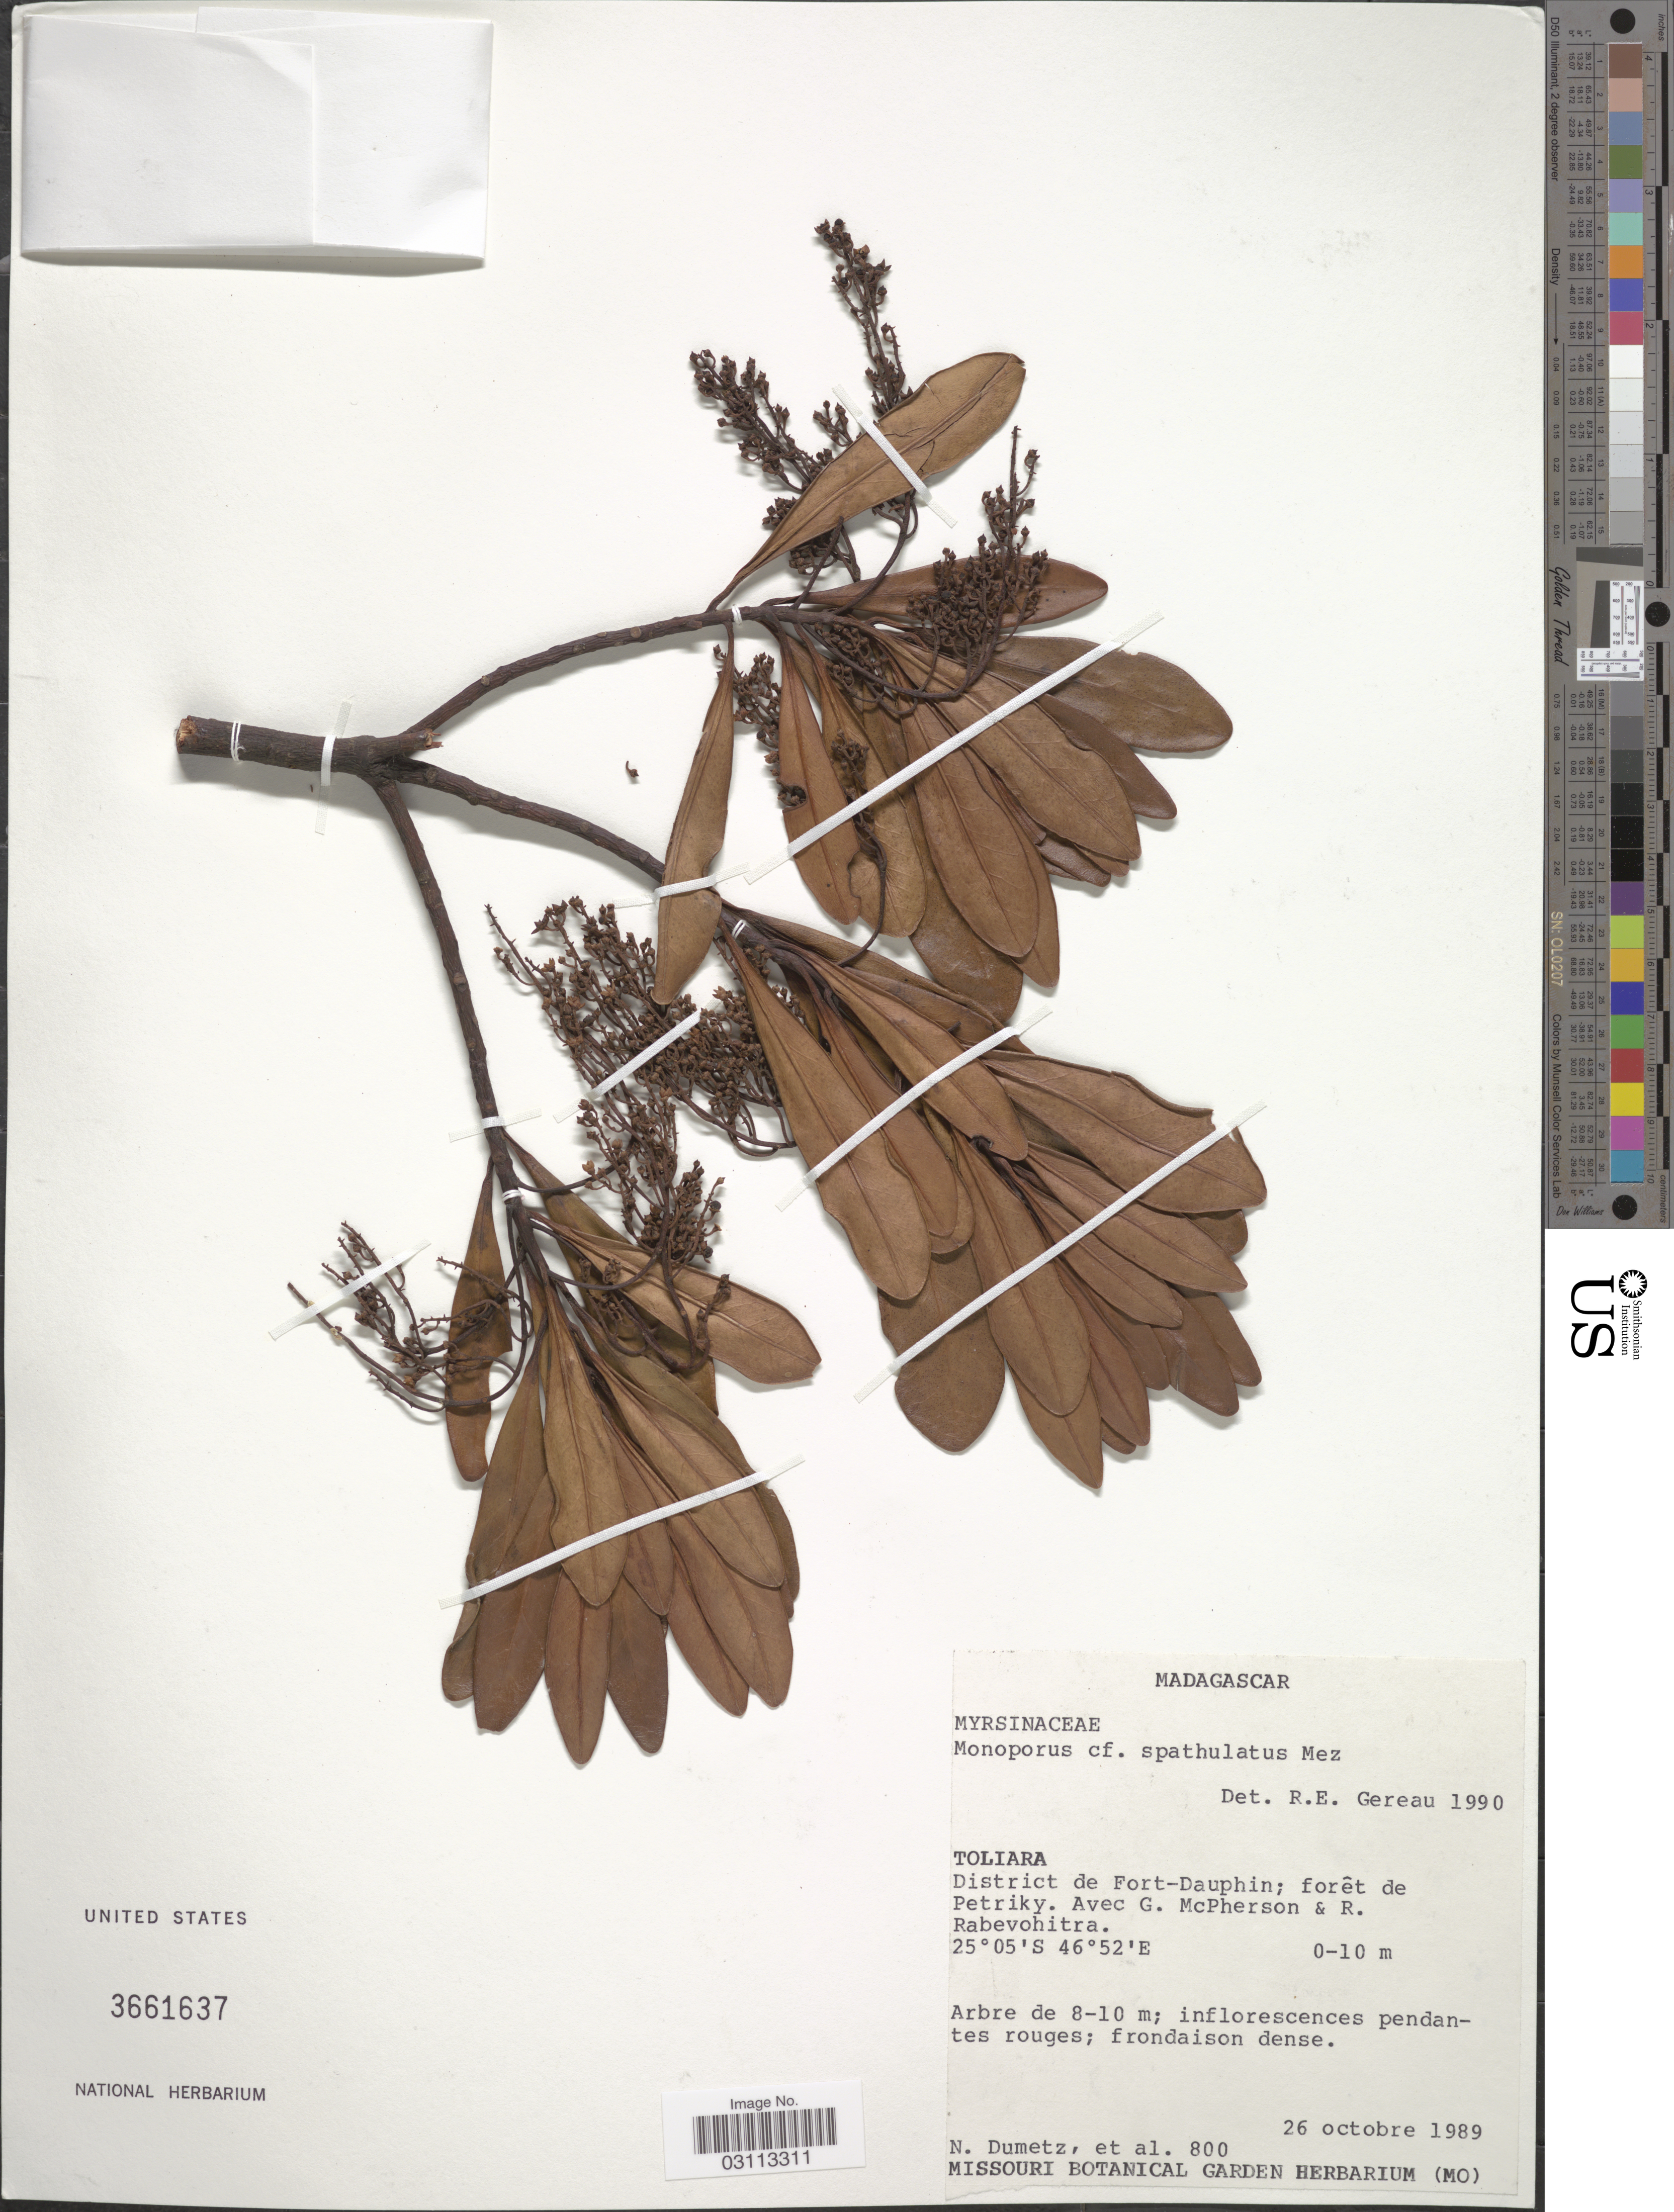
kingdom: Plantae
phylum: Tracheophyta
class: Magnoliopsida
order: Ericales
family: Primulaceae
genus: Monoporus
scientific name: Monoporus spathulatus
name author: Mez in Engl.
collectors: N. Dumetz, G. McPherson & R. Rabevohitra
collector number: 800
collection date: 1989-10-26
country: Madagascar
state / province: Anosy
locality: District de Fort-Dauphin; forêt de Petriky.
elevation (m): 0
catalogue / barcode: US 3661637